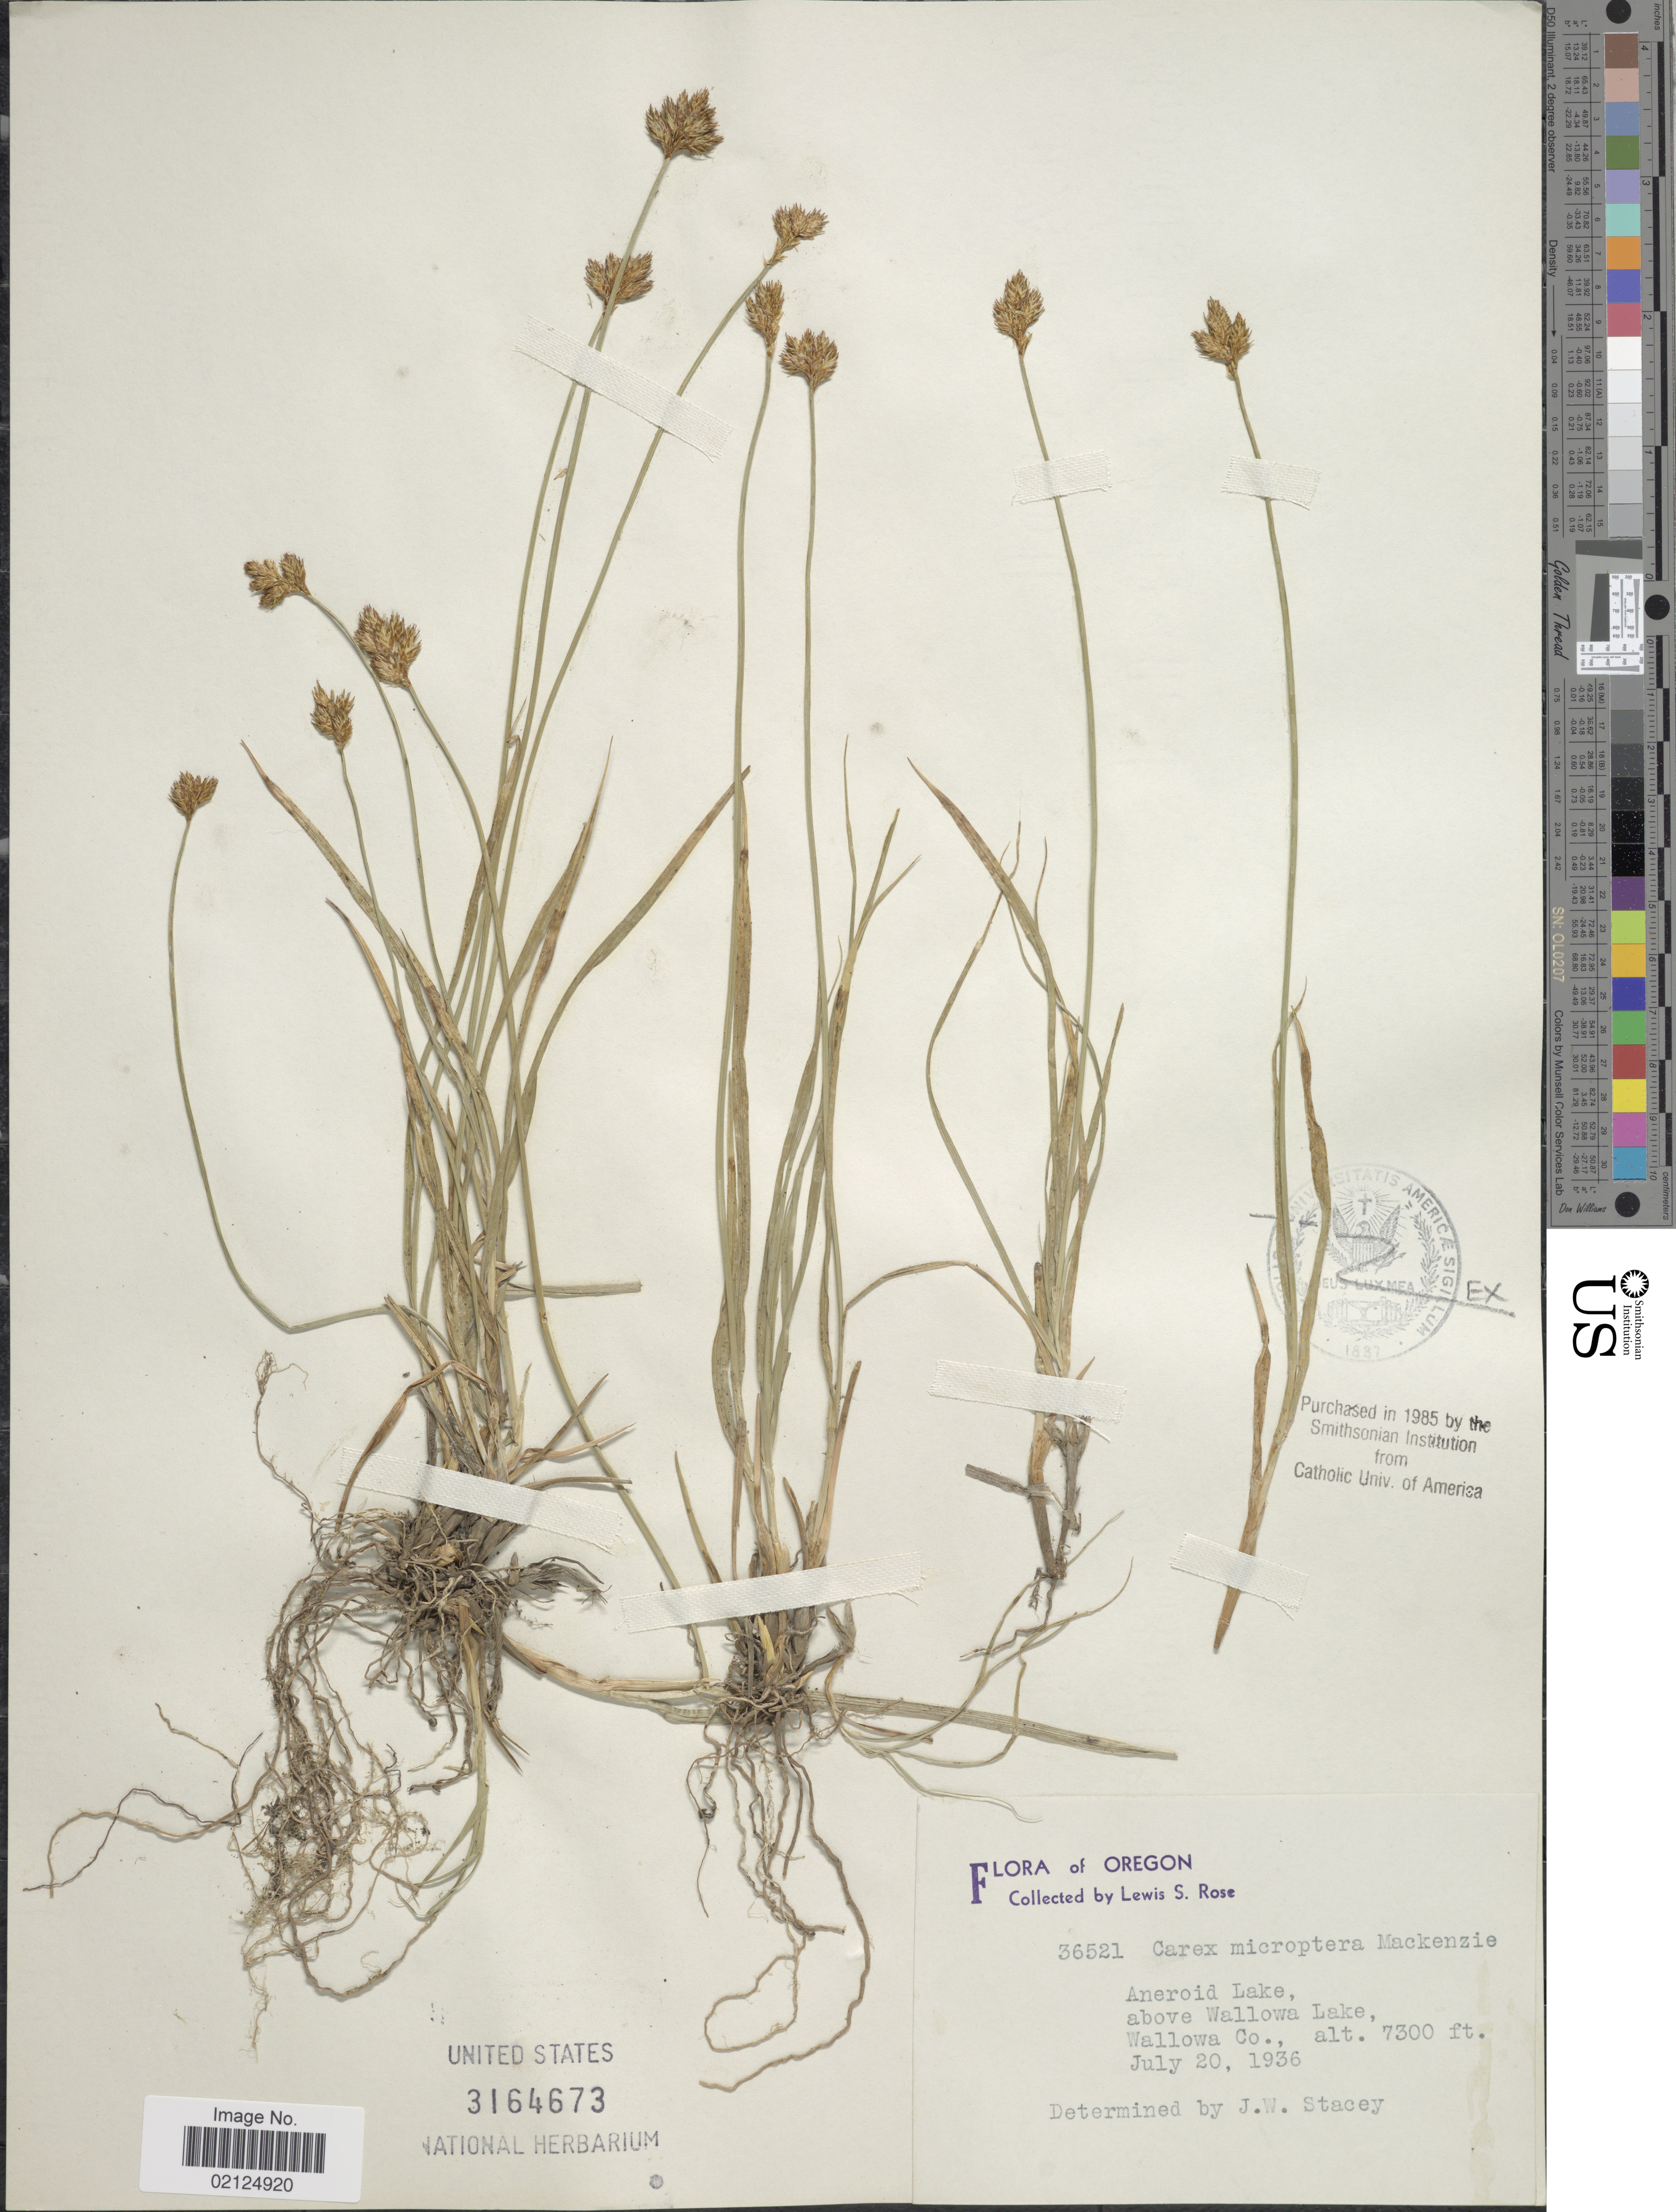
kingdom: Plantae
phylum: Tracheophyta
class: Liliopsida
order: Poales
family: Cyperaceae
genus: Carex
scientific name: Carex microptera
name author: Mack.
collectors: L. S. Rose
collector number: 36521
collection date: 1936-07-20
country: United States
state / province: Oregon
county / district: Wallowa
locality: Aneroid Lake above Wallowa Lake, Wallowa Co.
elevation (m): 2225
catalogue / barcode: US 3164673